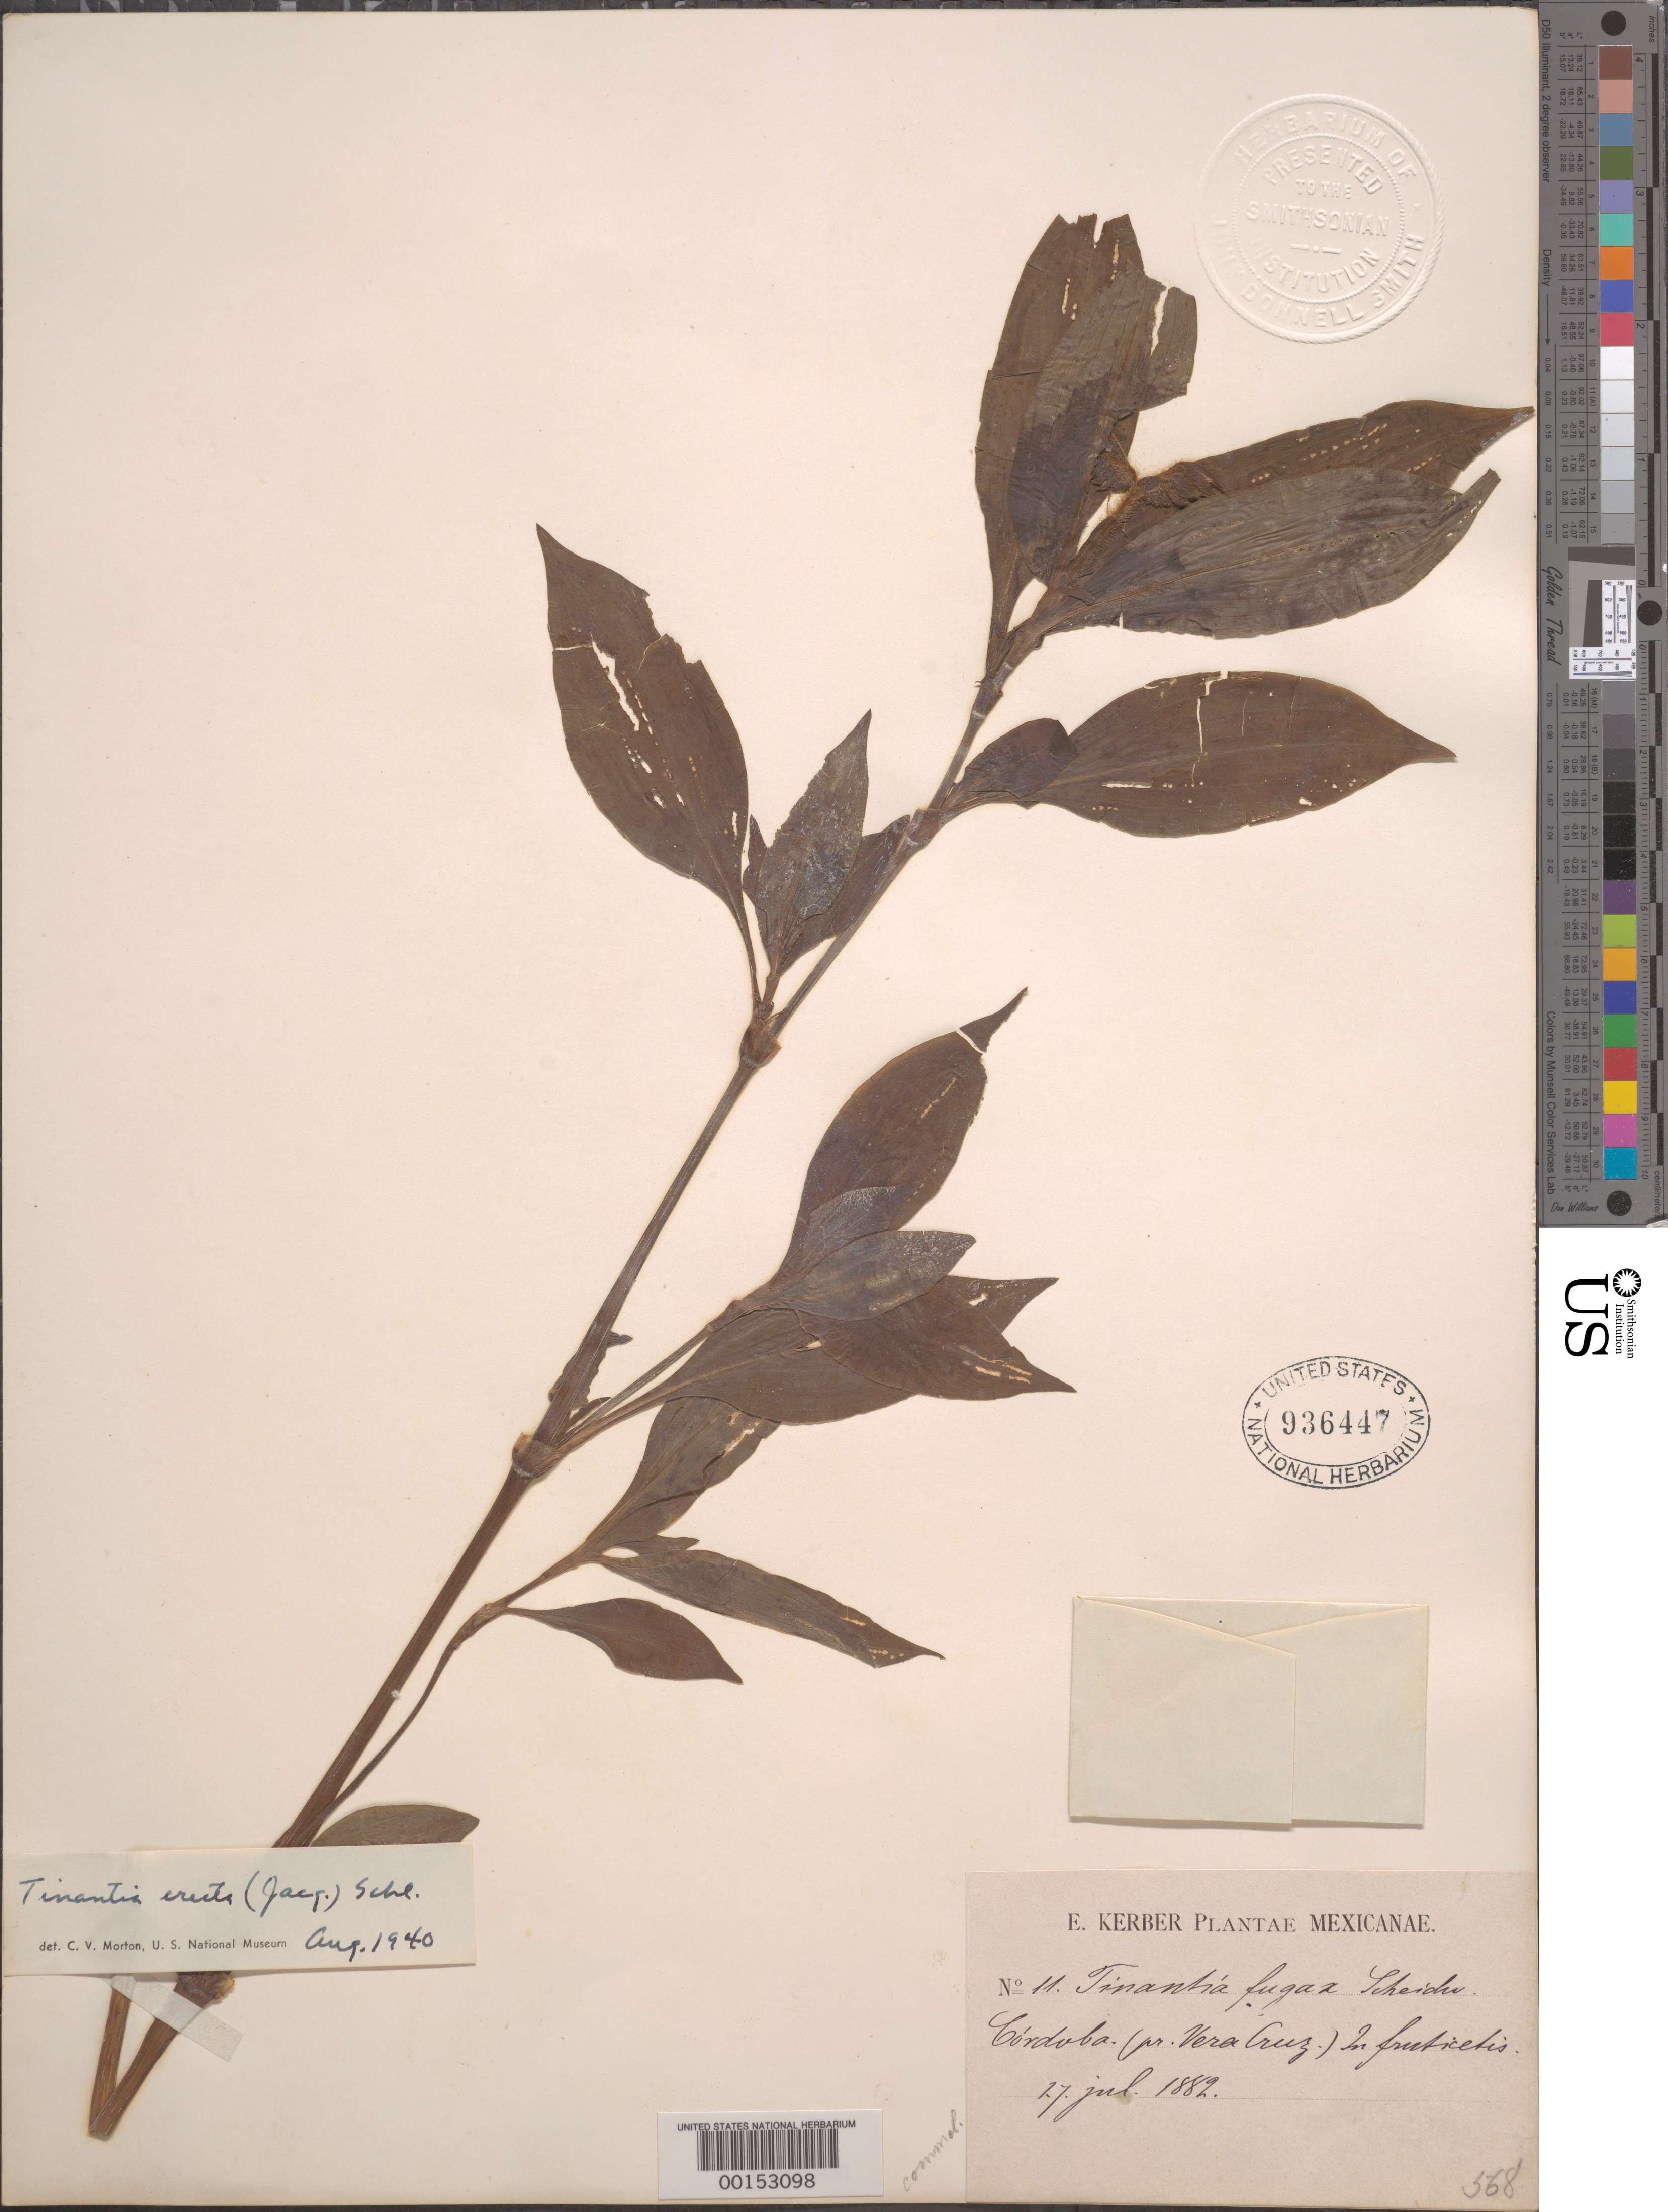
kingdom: Plantae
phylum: Tracheophyta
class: Liliopsida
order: Commelinales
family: Commelinaceae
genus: Tinantia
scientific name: Tinantia erecta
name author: (Jacq.) Fenzl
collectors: E. Kerber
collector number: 11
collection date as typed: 17 Jul 1882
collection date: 1882-07-17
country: Mexico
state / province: Veracruz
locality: Córdoba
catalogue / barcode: US 936447